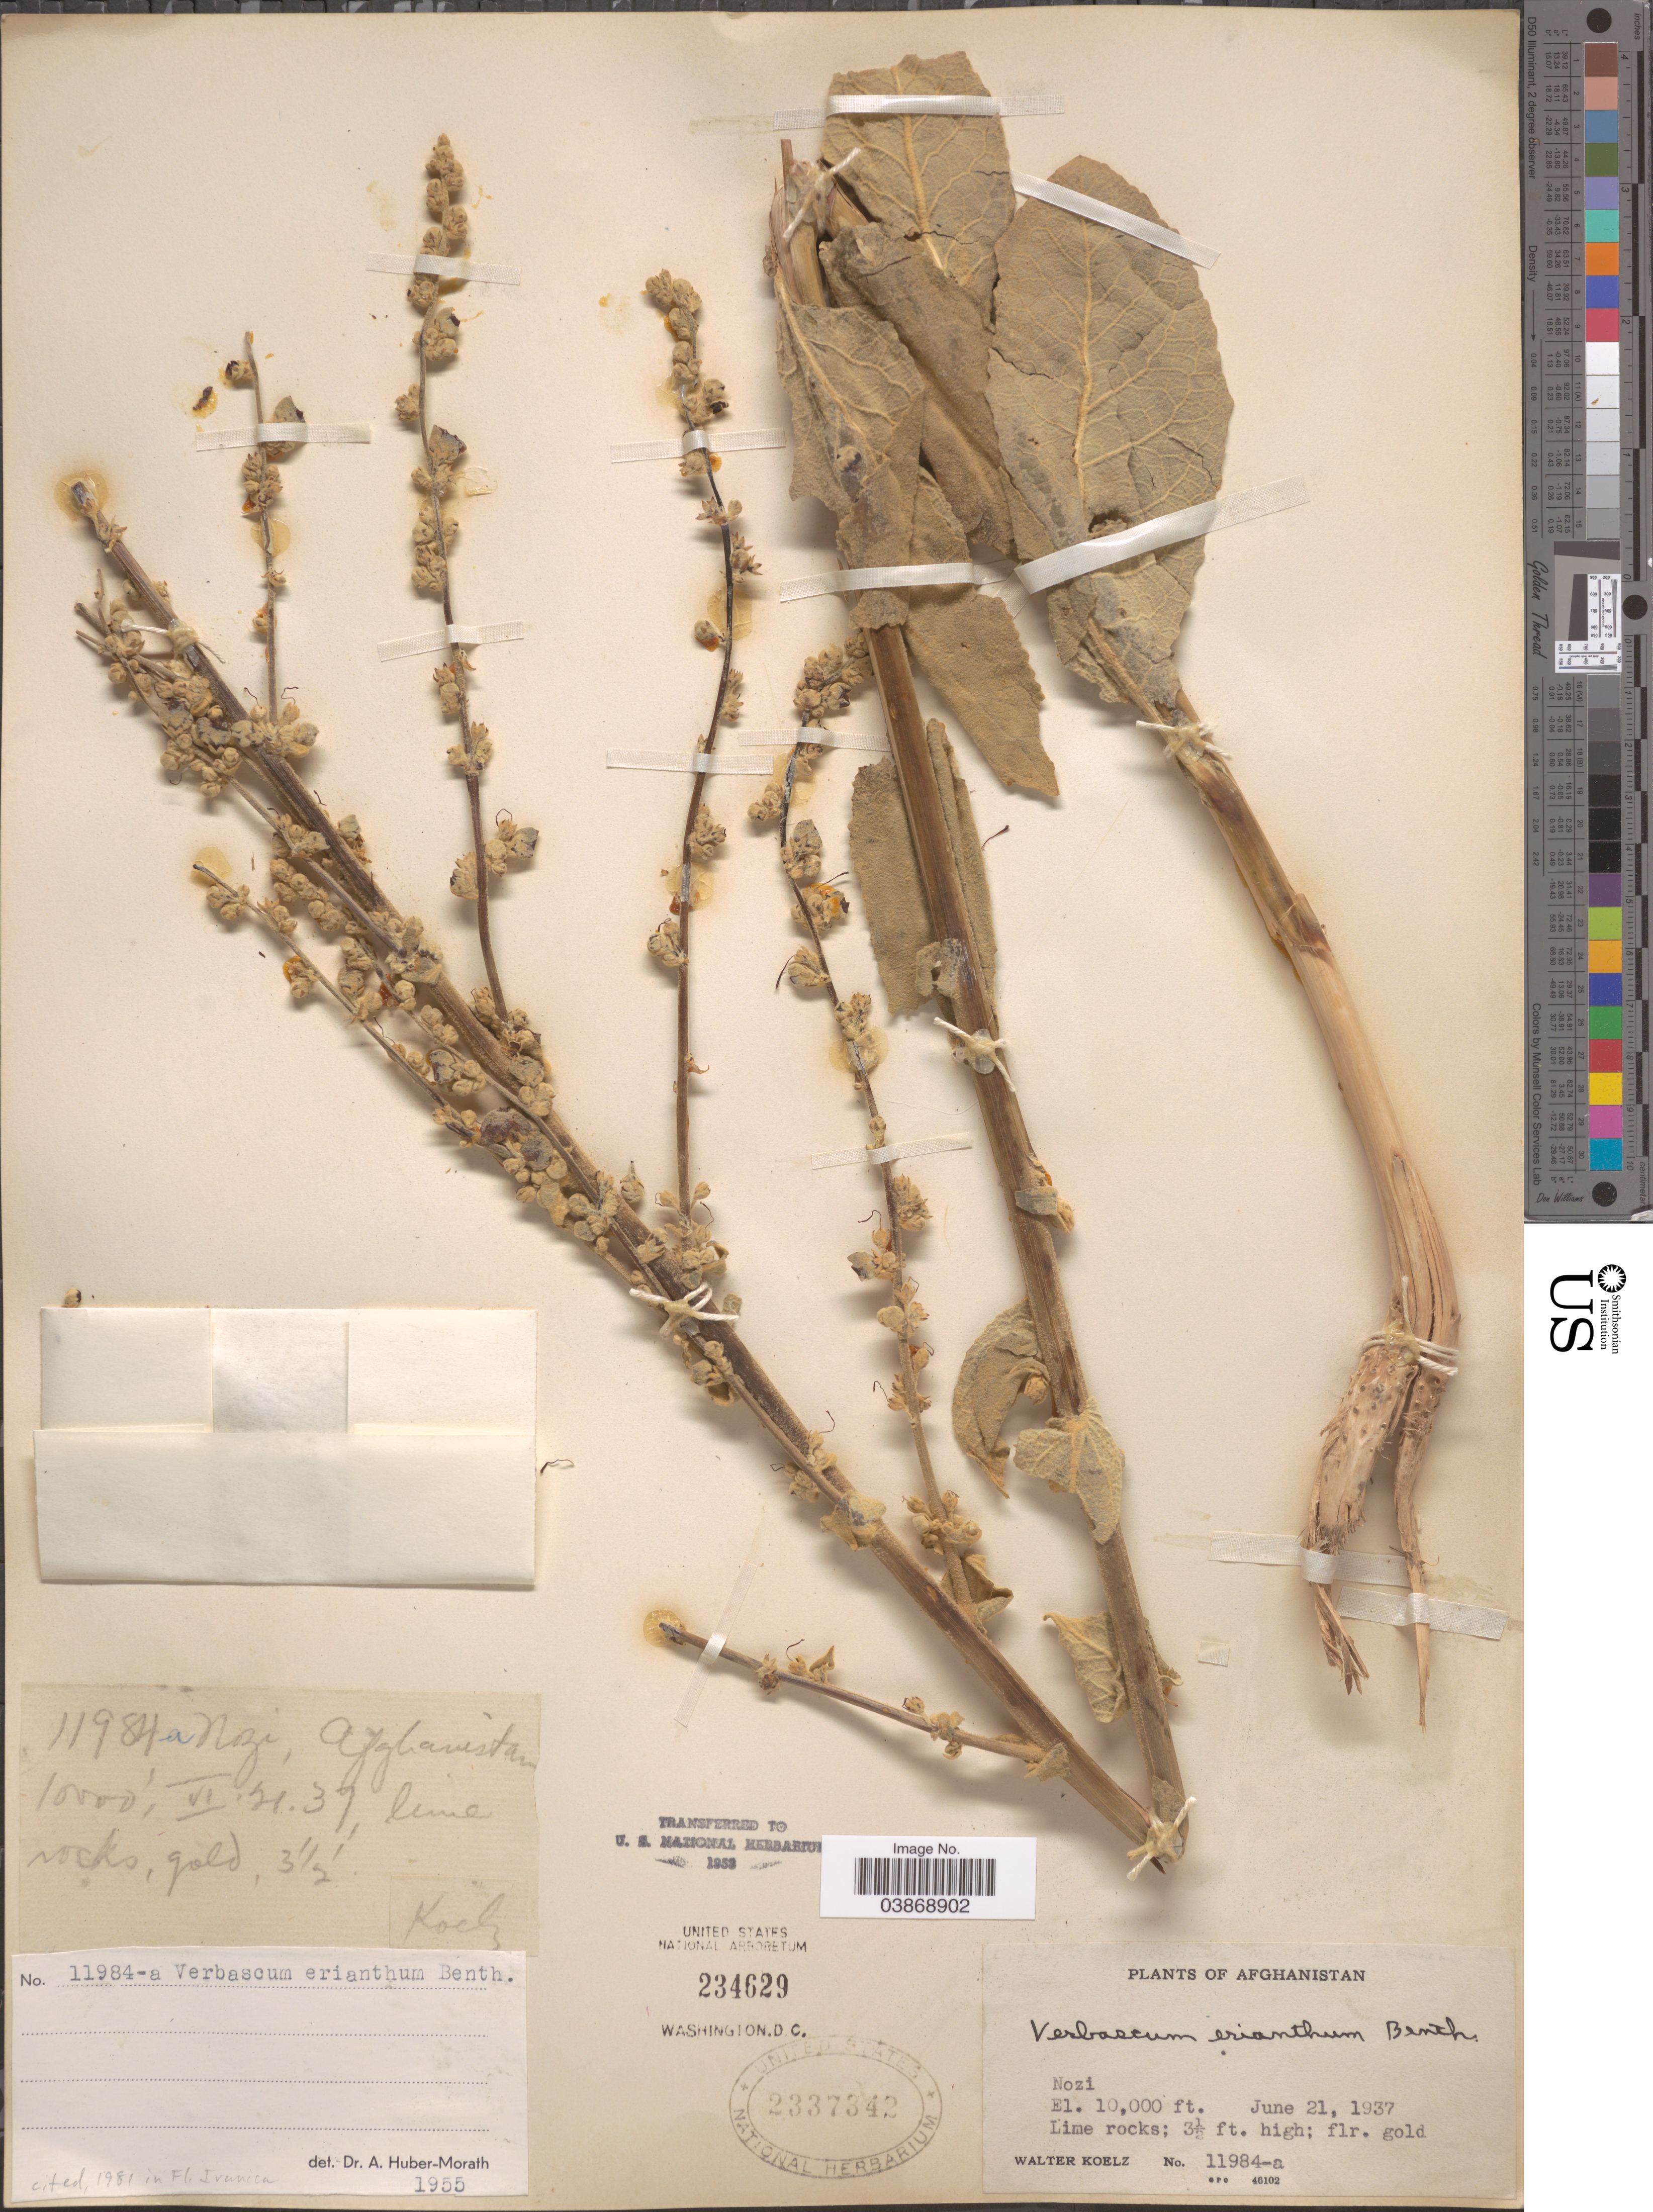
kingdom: Plantae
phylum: Tracheophyta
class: Magnoliopsida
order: Lamiales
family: Scrophulariaceae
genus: Verbascum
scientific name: Verbascum erianthum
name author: Benth.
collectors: W. N. Koelz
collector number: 11984-a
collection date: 1937-06-21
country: Afghanistan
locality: Nozi.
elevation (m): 3048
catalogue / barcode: US 2337342